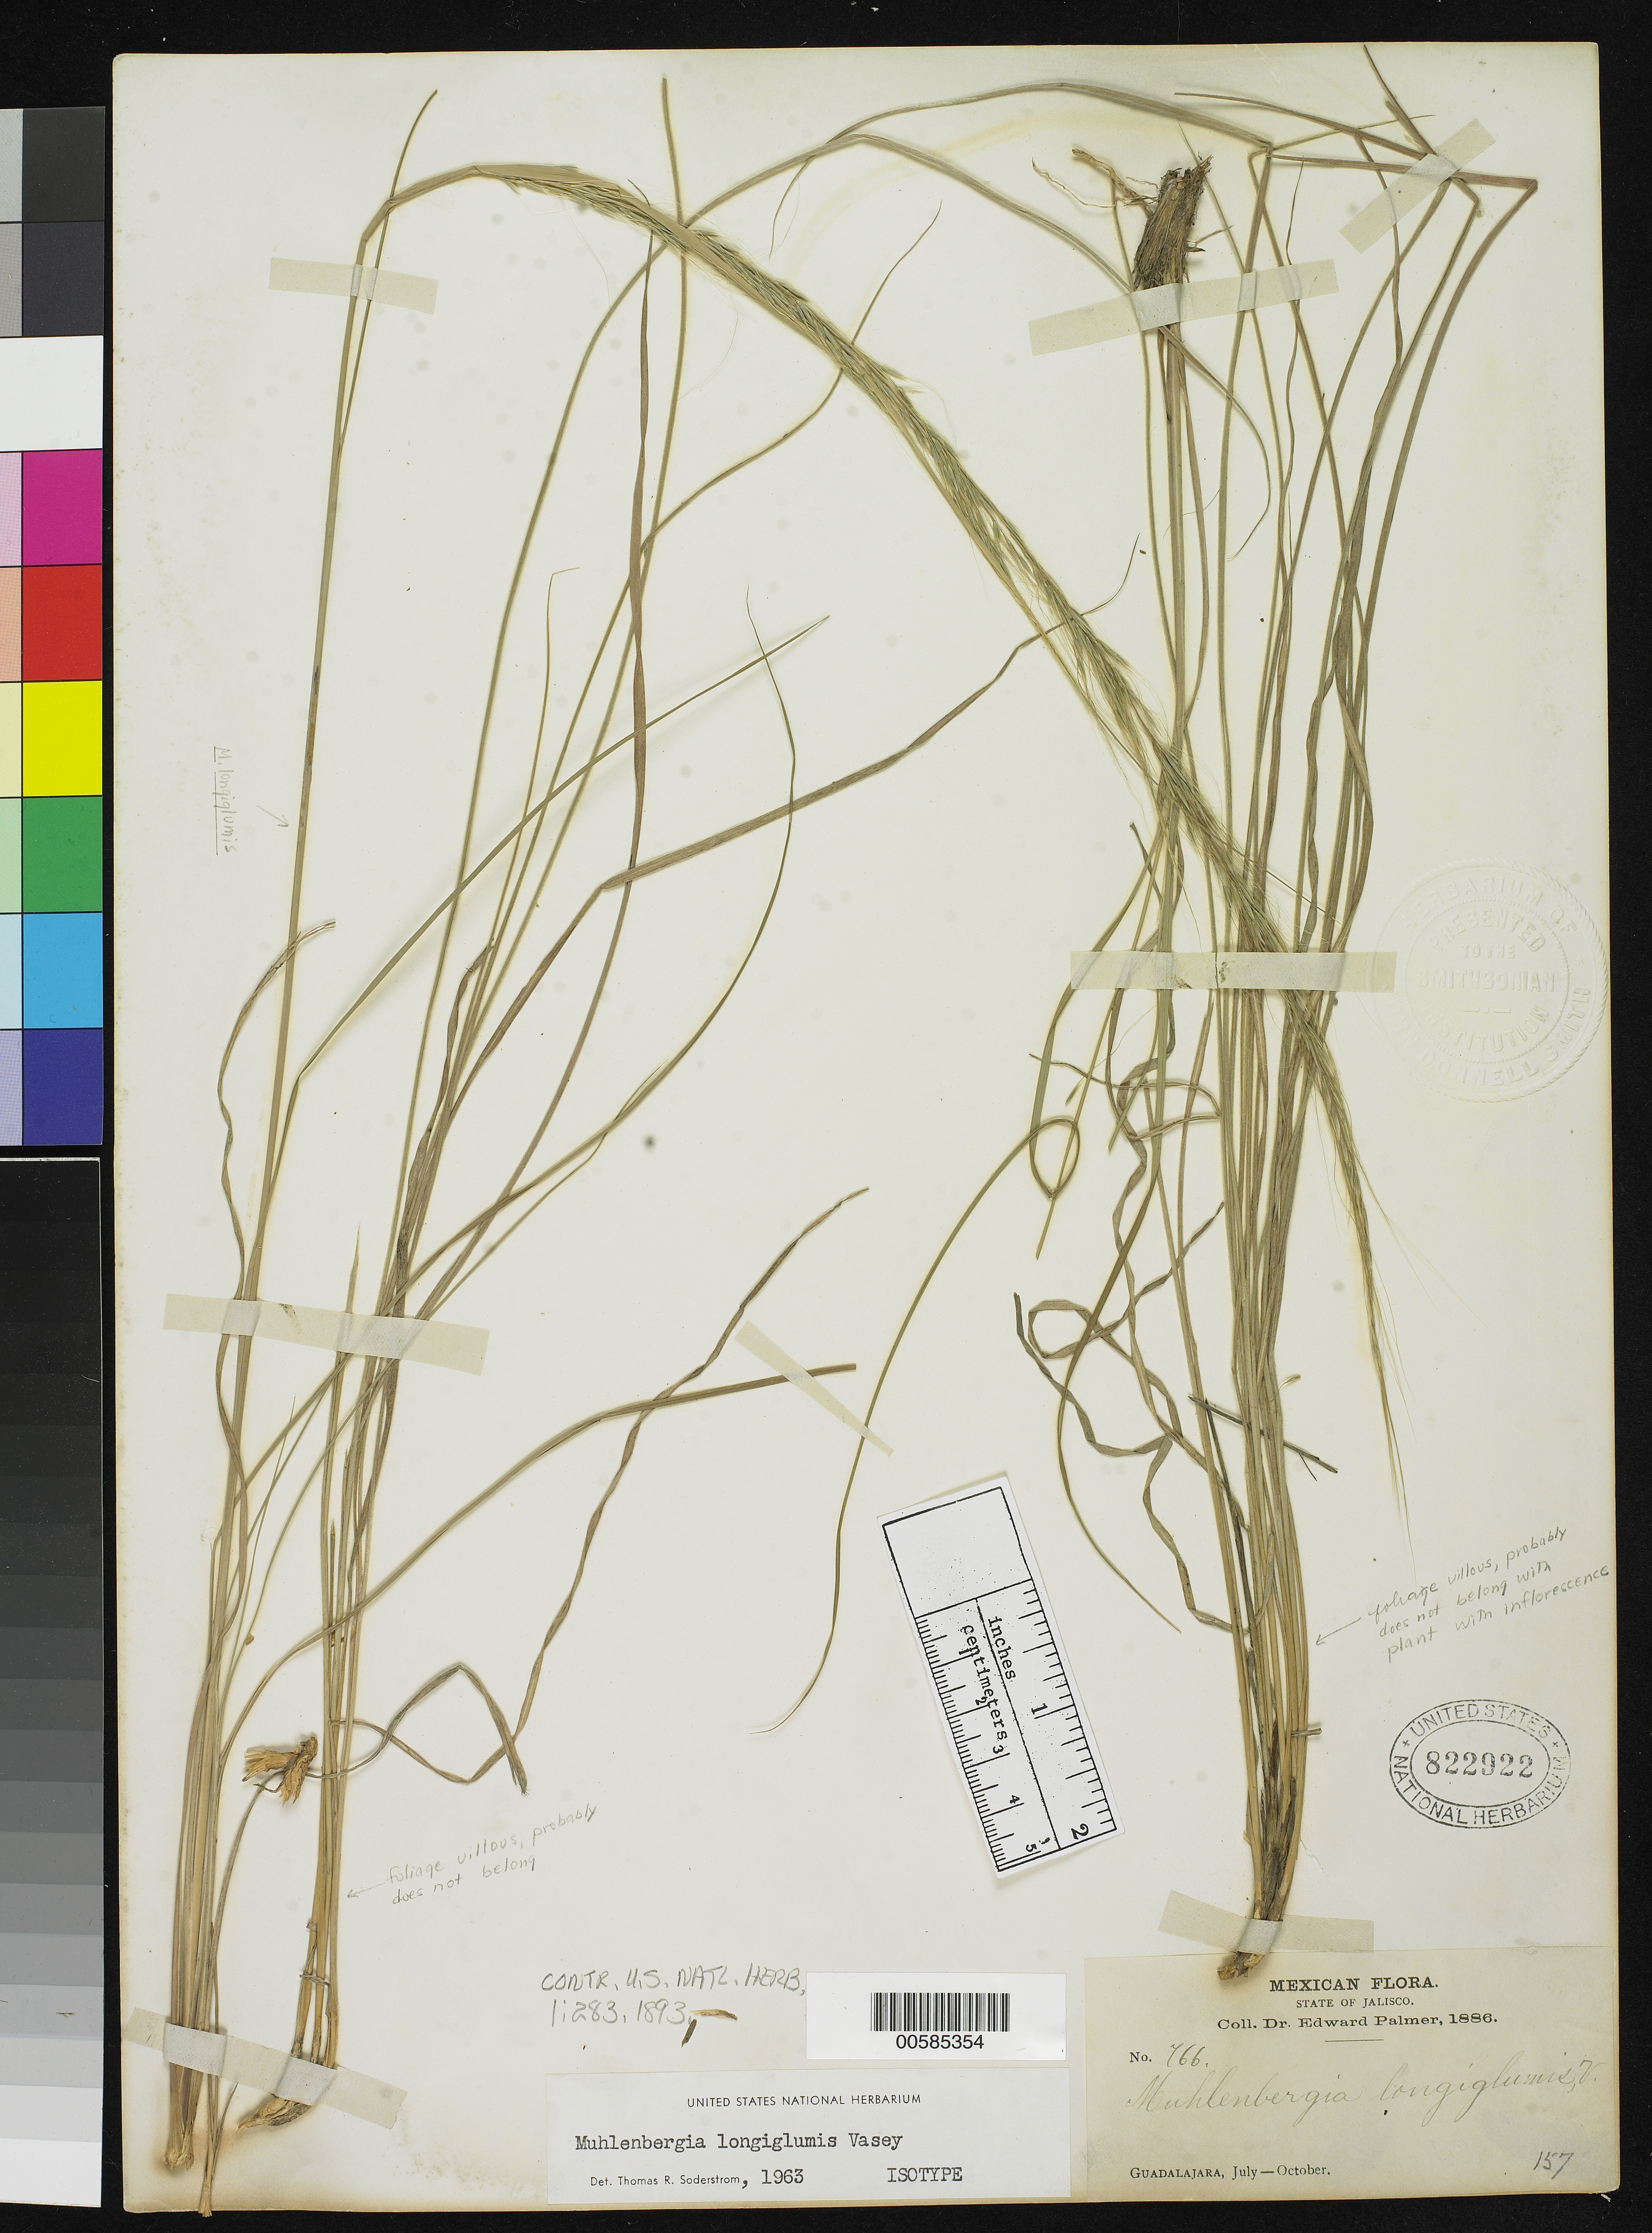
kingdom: Plantae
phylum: Tracheophyta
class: Liliopsida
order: Poales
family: Poaceae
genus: Muhlenbergia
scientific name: Muhlenbergia longiglumis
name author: Vasey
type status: Isotype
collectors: E. Palmer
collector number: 766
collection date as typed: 1885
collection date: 1885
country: Mexico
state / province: Jalisco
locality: Guadalajara.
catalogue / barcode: US 822922